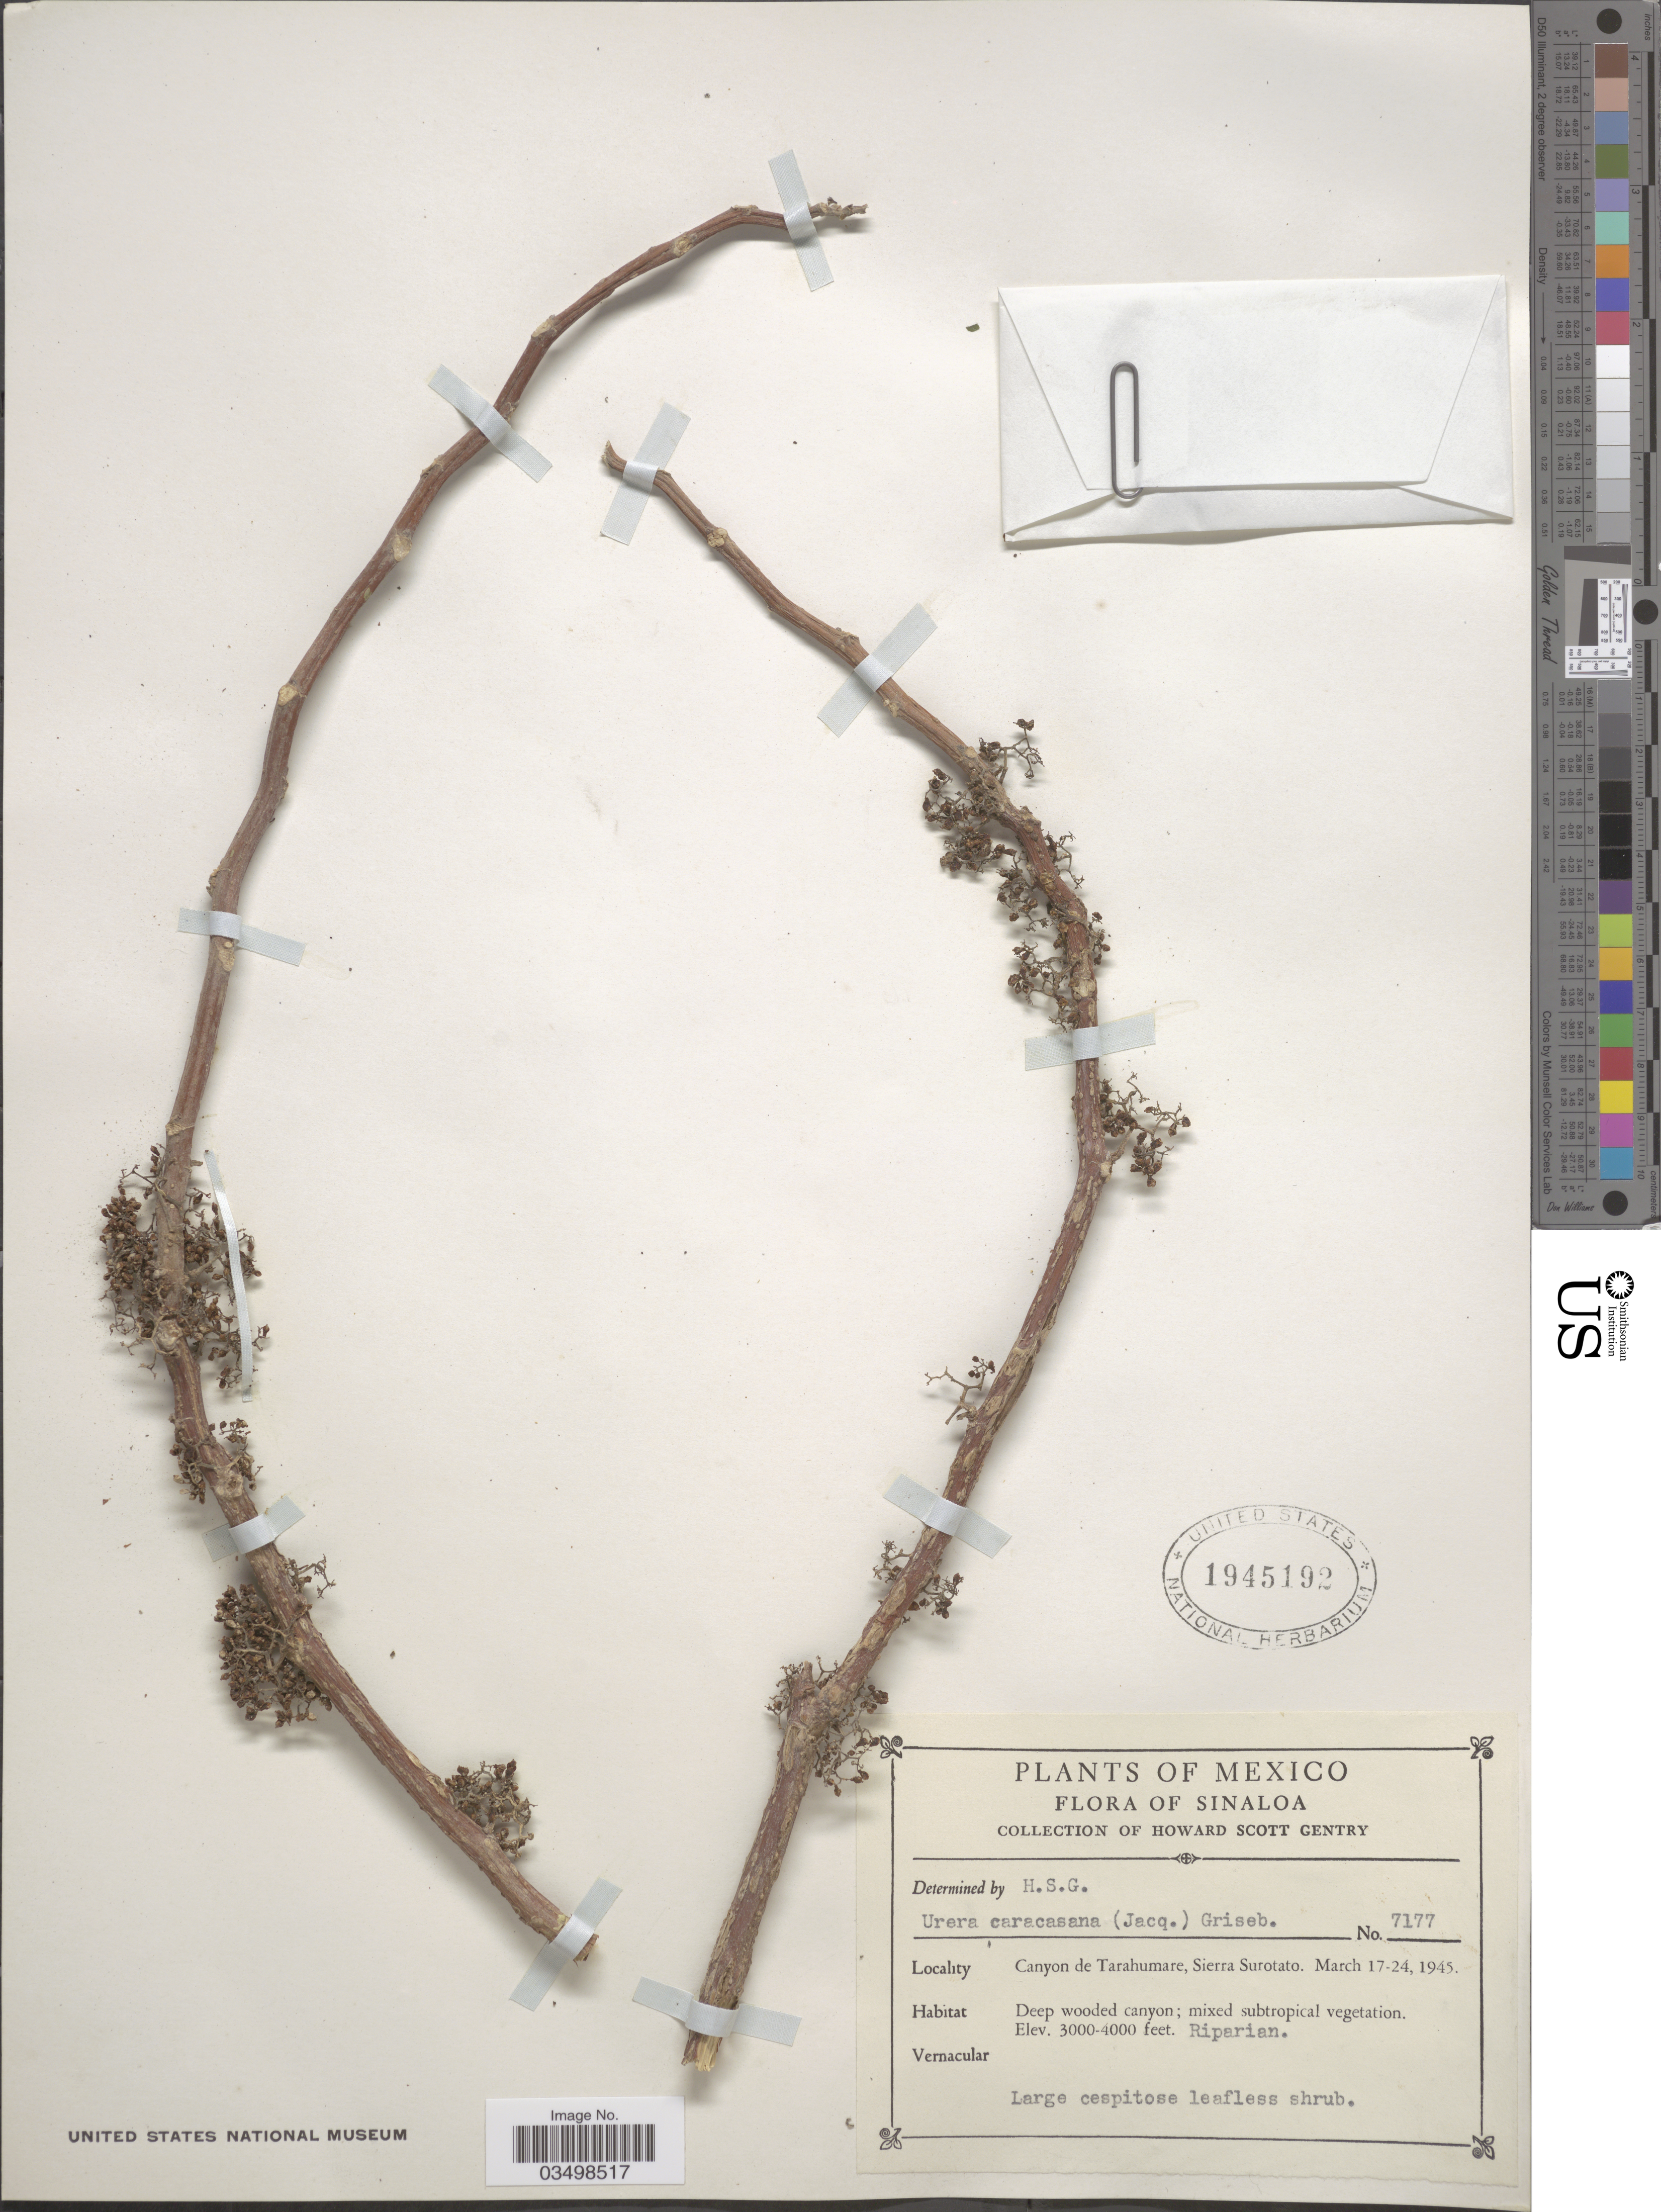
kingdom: Plantae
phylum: Tracheophyta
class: Magnoliopsida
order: Rosales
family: Urticaceae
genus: Urera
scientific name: Urera caracasana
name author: (Jacq.) Gaudich. ex Griseb.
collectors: H. S. Gentry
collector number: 7177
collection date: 1945-03-17/1945-03-24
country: Mexico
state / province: Sinaloa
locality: Canyon de Tarahumare, Sierra Surotato.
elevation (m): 914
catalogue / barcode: US 1945192